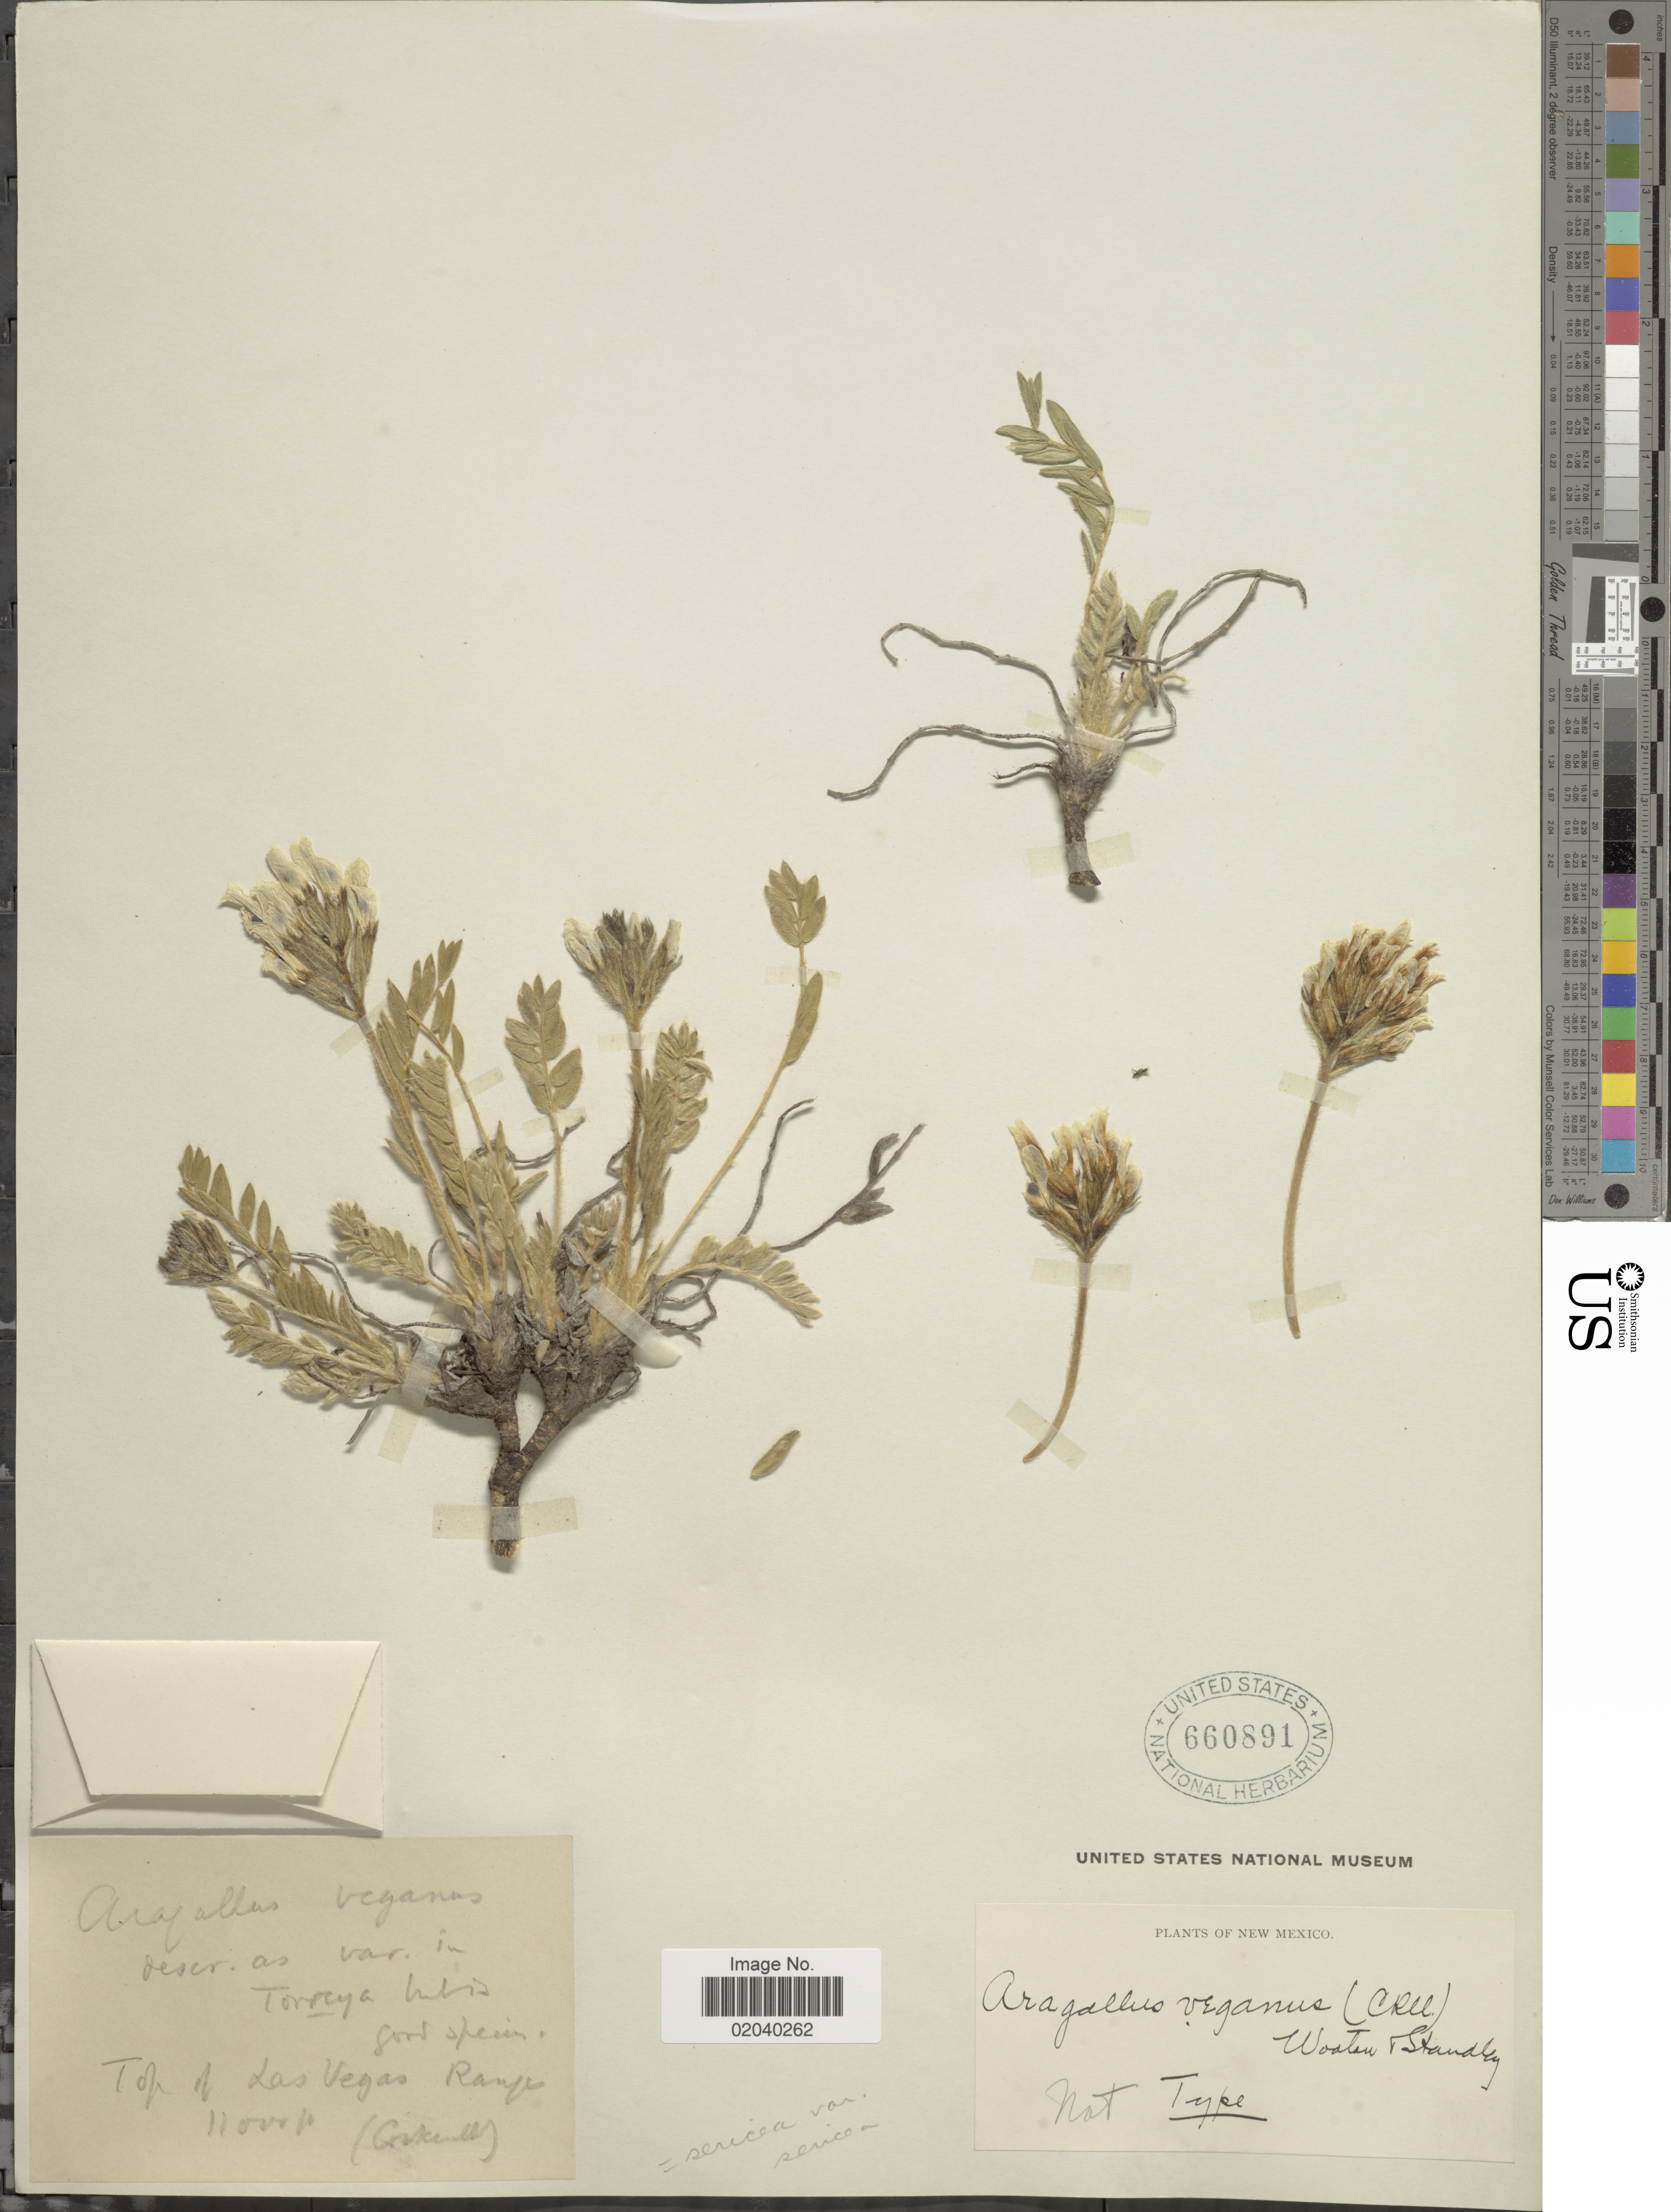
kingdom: Plantae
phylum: Tracheophyta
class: Magnoliopsida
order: Fabales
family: Fabaceae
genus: Oxytropis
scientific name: Oxytropis sericea var. sericea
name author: Nutt.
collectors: E. O. Wooton & Standley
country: United States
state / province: New Mexico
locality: Top of Las Vegas Range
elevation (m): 3353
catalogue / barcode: US 660891